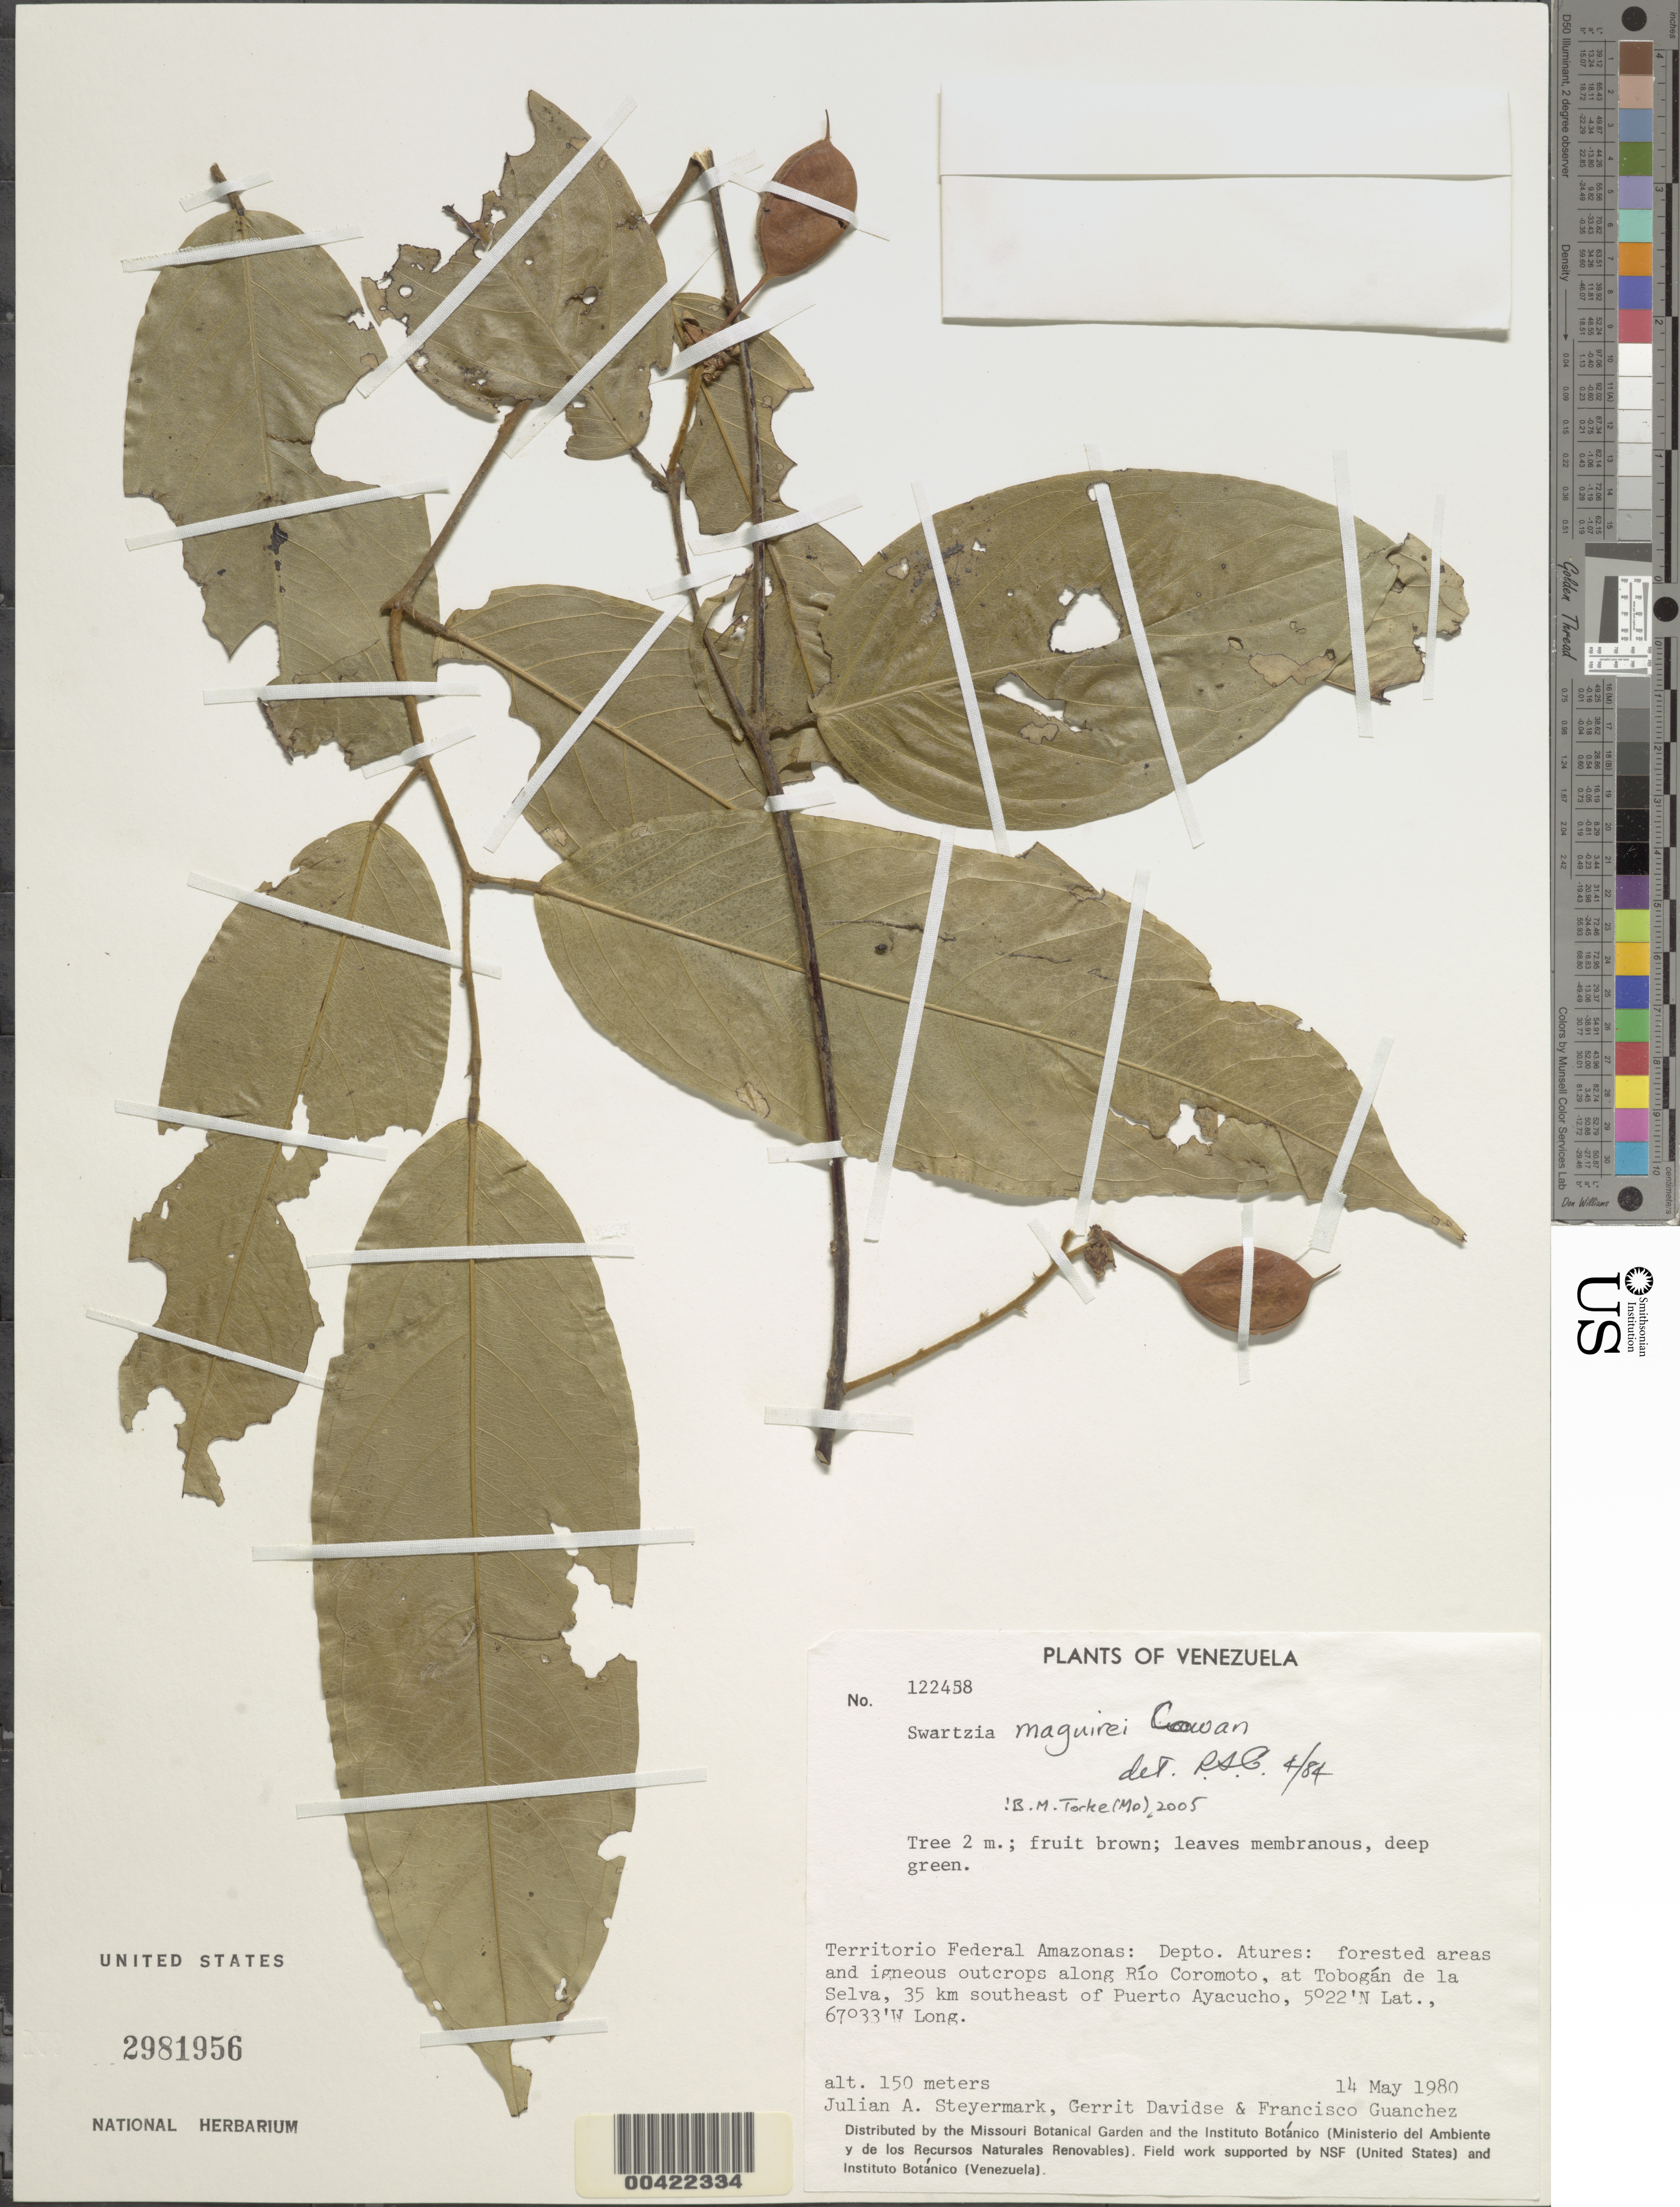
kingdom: Plantae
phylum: Tracheophyta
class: Magnoliopsida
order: Fabales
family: Fabaceae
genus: Swartzia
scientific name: Swartzia maguirei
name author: R.S. Cowan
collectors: J. Steyermark, G. Davidse & F. Guánchez M.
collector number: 122458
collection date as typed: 14 May 1980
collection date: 1980-05-14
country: Venezuela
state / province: Amazonas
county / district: Atures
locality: Tobogan de la selva; 35 km se of puerto ayacucho; along rio coromoto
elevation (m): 150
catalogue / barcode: US 2981956